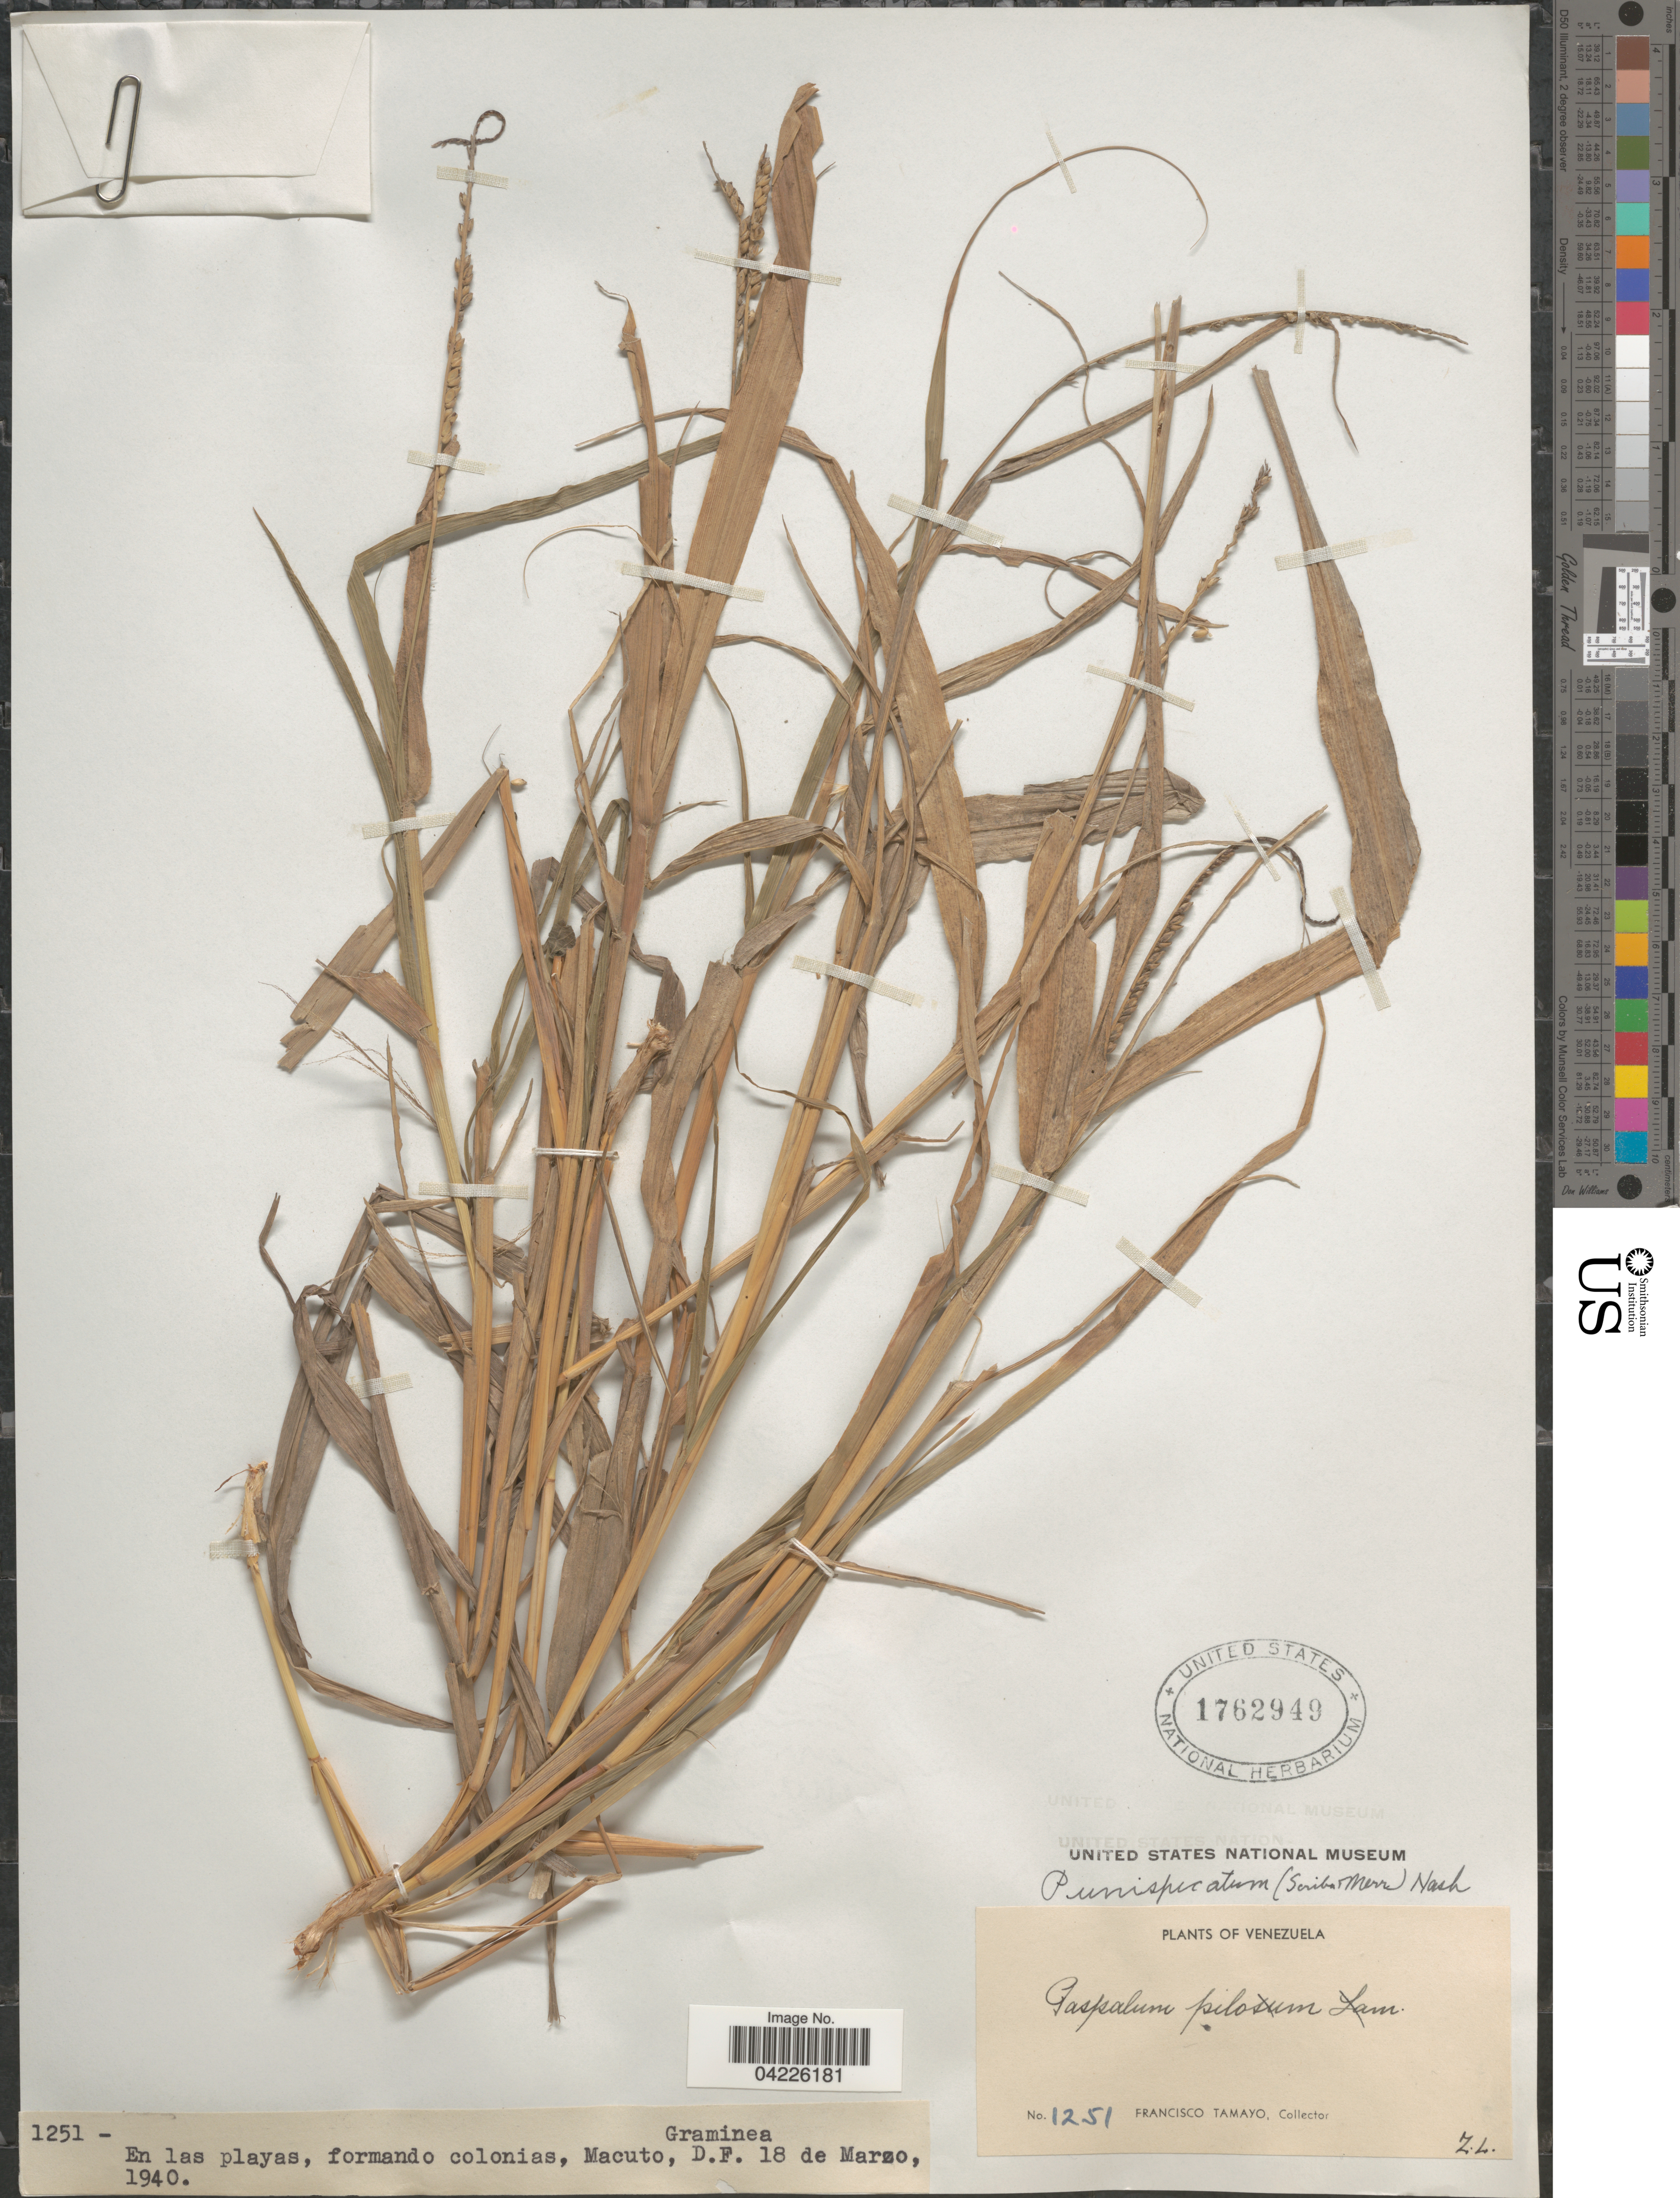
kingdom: Plantae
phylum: Tracheophyta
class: Liliopsida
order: Poales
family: Poaceae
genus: Paspalum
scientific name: Paspalum unispicatum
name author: (Scribn. & Merr.) Nash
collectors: F. Tamayo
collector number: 1251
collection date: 1940-03-18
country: Venezuela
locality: En las playas, formando colonias, Macuto, D. F.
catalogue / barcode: US 1762949